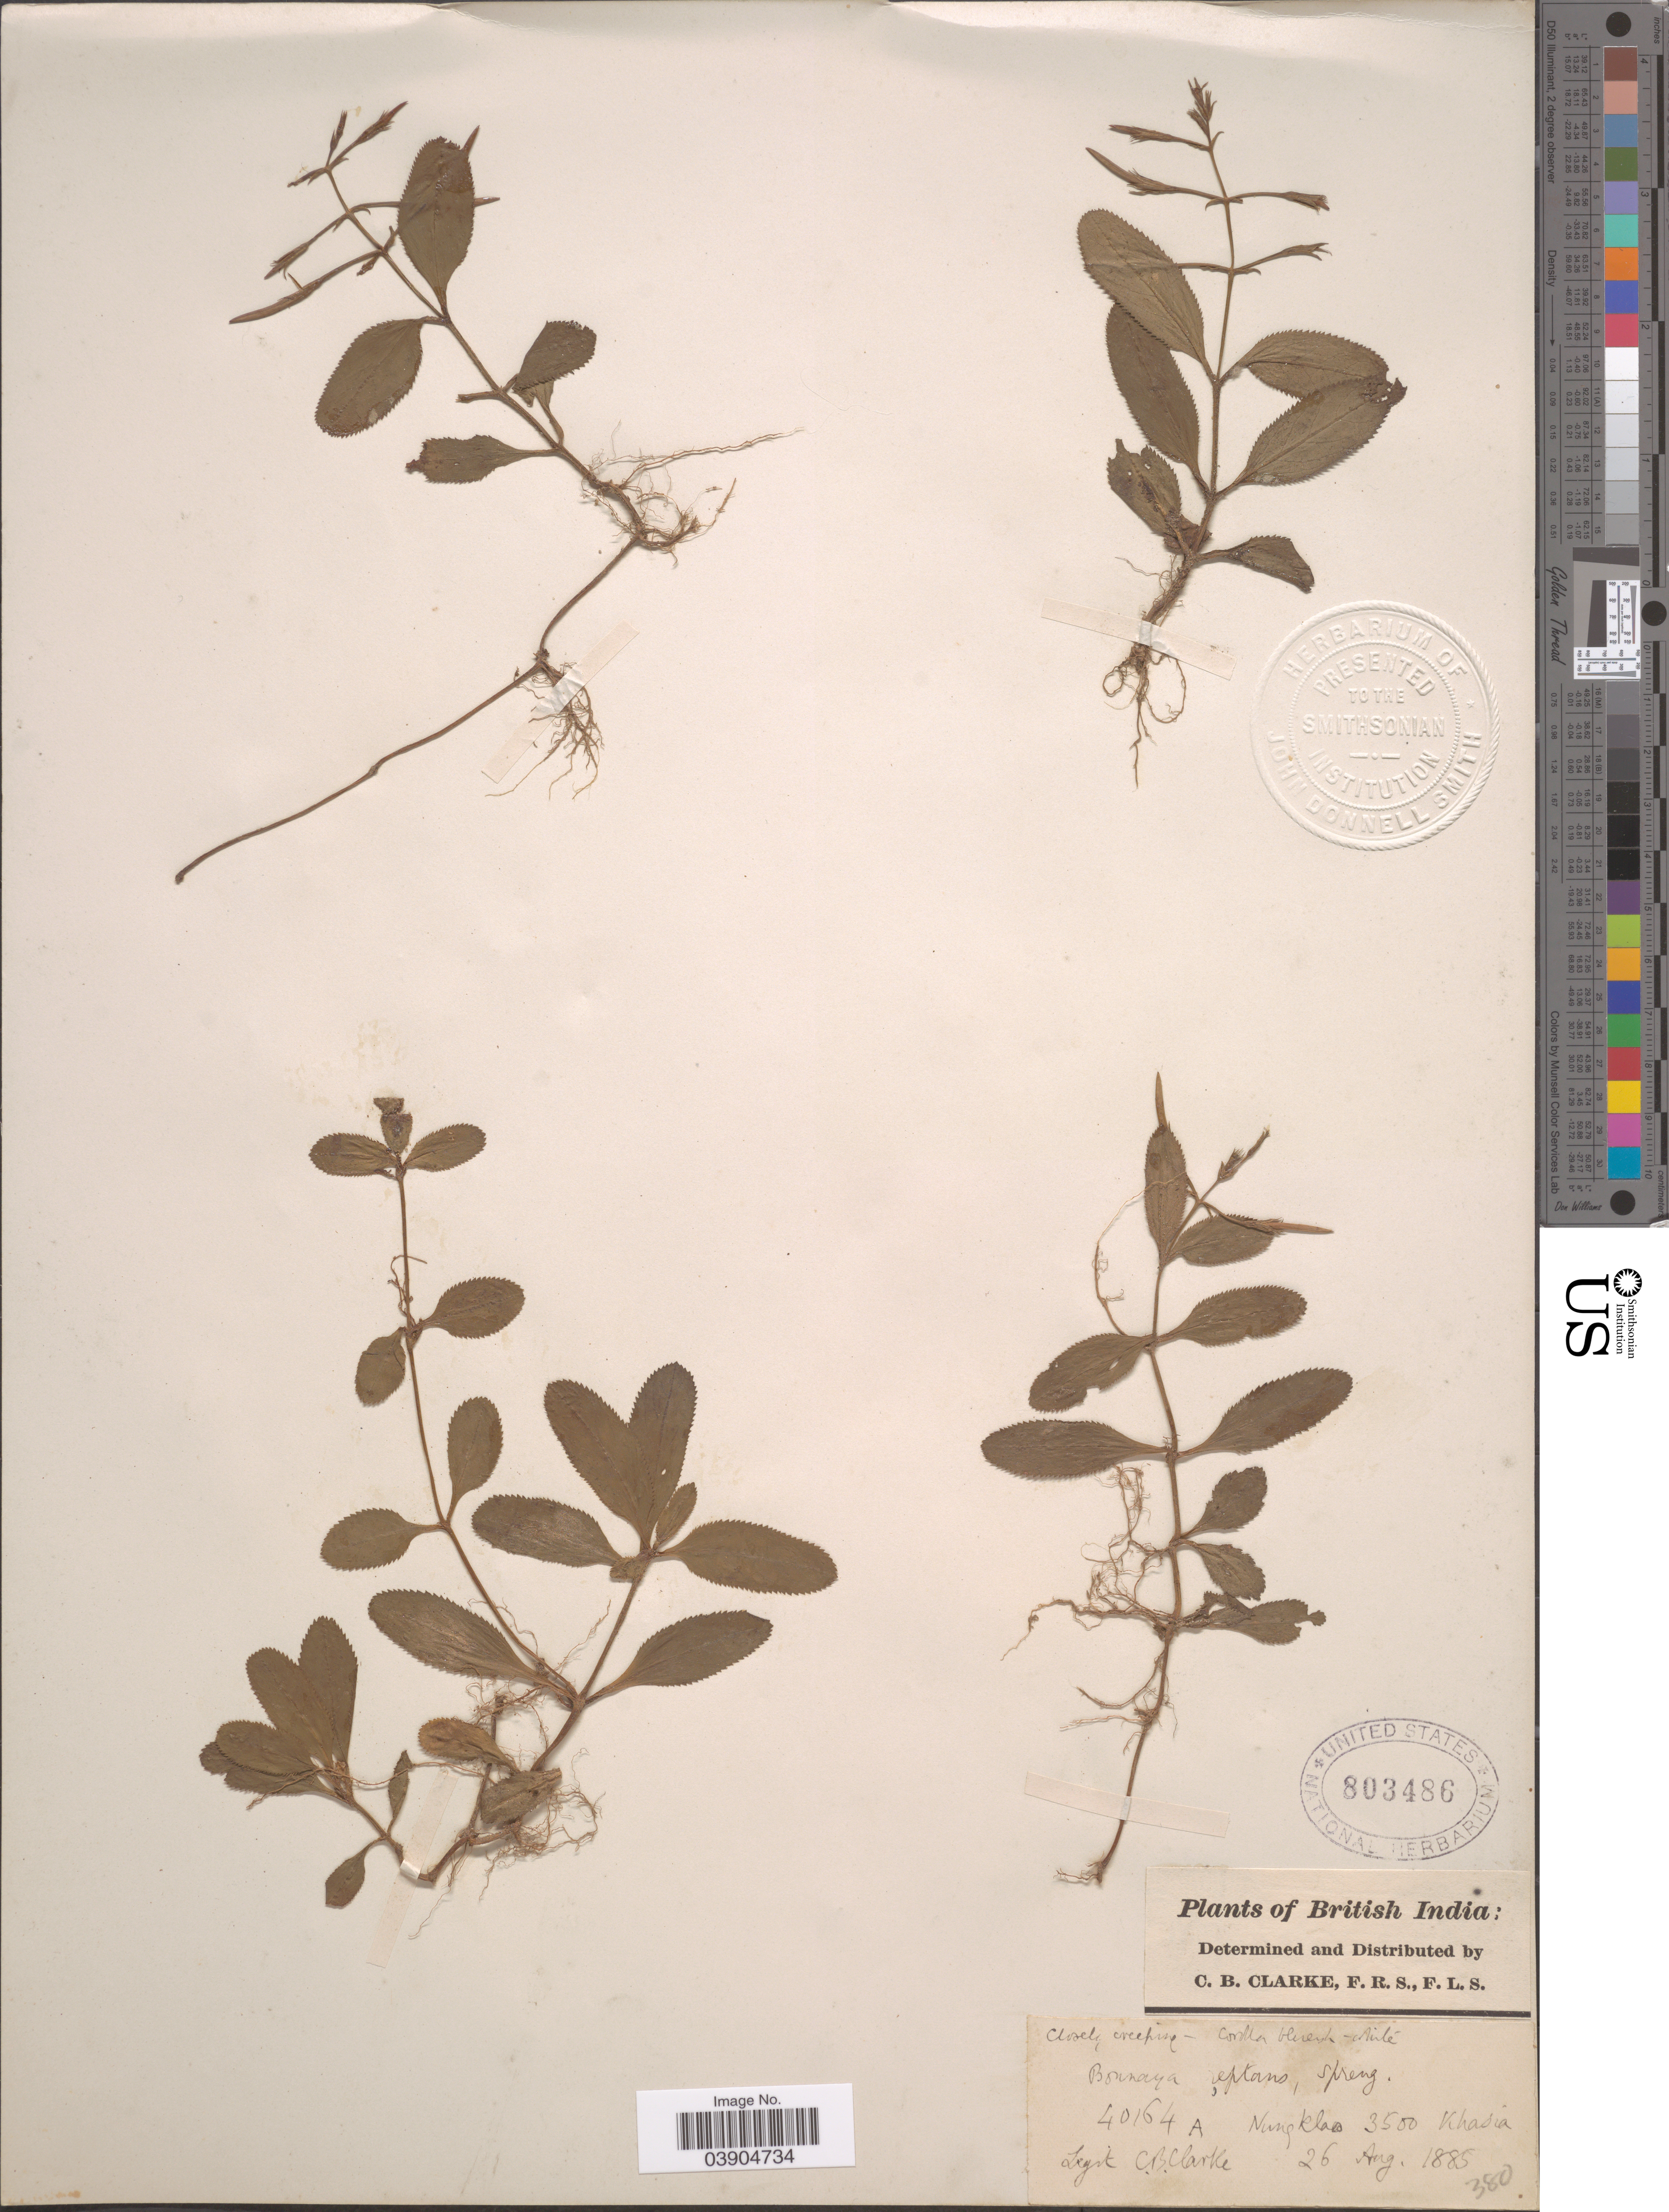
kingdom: Plantae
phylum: Tracheophyta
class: Magnoliopsida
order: Lamiales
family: Linderniaceae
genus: Lindernia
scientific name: Lindernia reptans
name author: (Spreng.) F. Muell.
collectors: C. B. Clarke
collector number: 40164 A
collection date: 1885-08-26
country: India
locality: British India. Nungklao, Khasia.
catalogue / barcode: US 803486